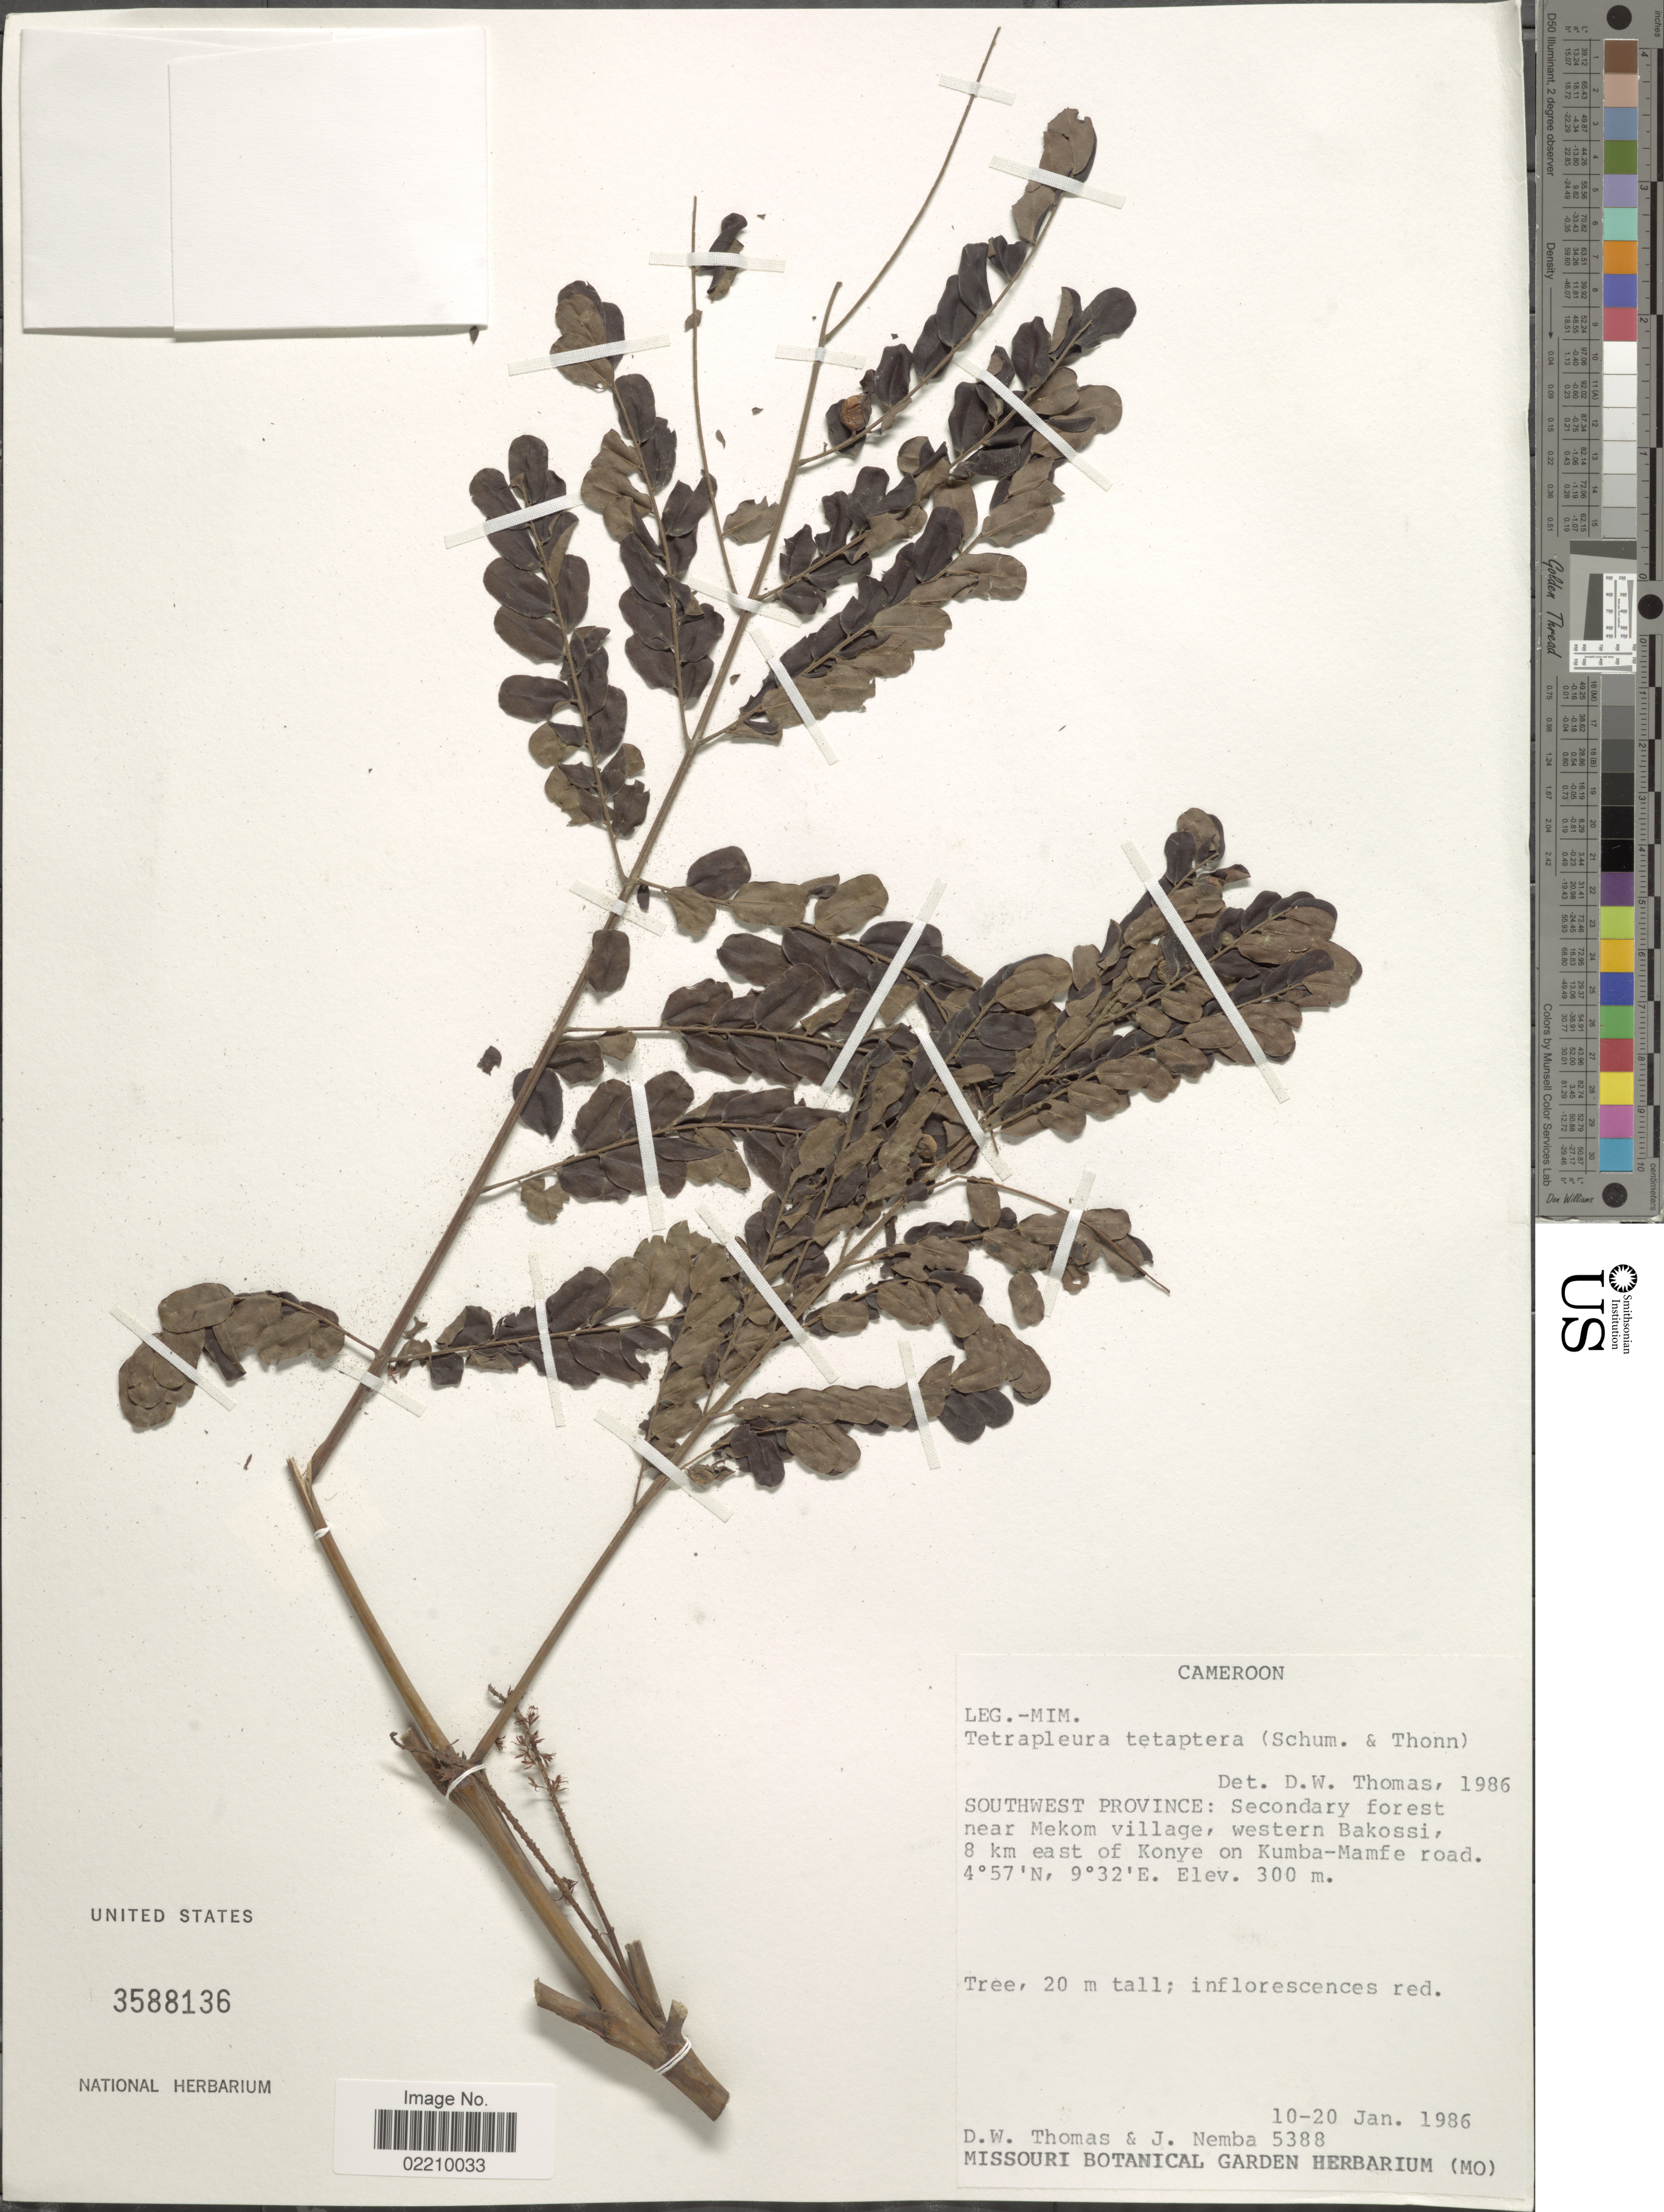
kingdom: Plantae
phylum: Tracheophyta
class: Magnoliopsida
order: Fabales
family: Fabaceae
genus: Tetrapleura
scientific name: Tetrapleura tetraptera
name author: Taub.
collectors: D. W. Thomas & J. Nemba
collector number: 5388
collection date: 1986-01-10/1986-01-20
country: Cameroon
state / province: Sud-Ouest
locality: Southwest Province, near Mekom village, western Bakossi, 8 km east of Konye on Kumba-Mamfe road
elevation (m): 300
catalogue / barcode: US 3588136